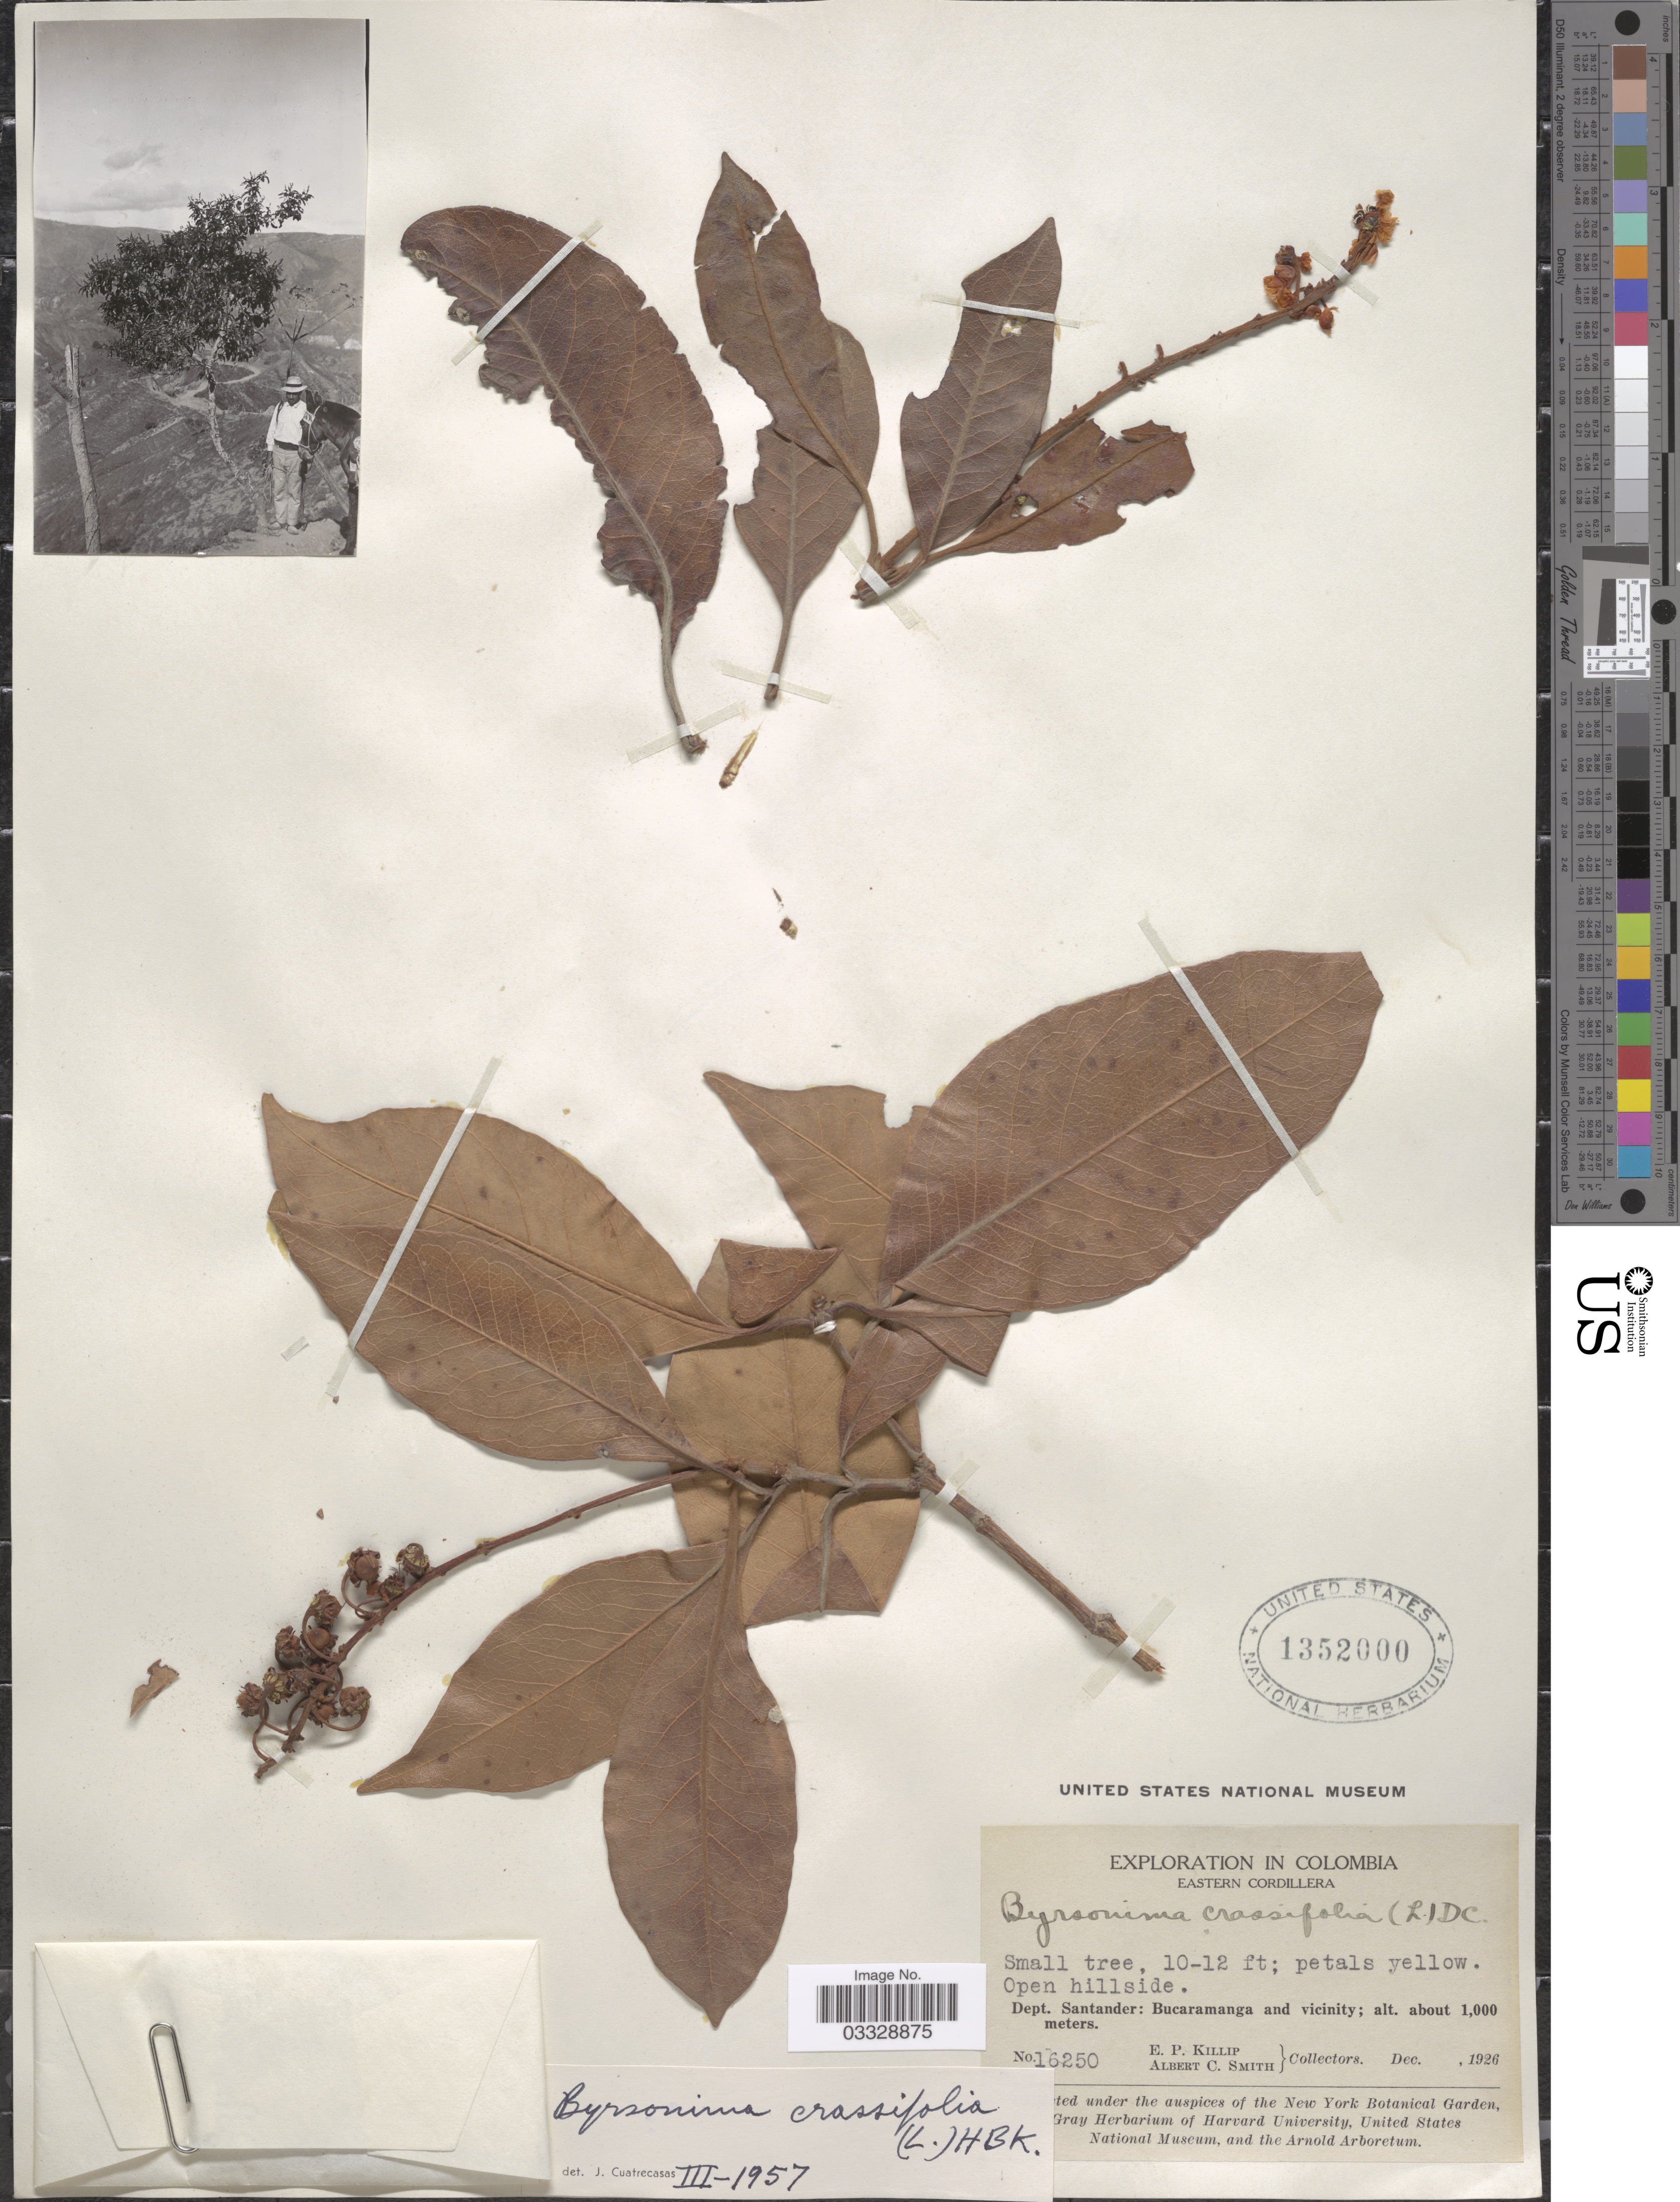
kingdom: Plantae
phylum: Tracheophyta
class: Magnoliopsida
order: Malpighiales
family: Malpighiaceae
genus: Byrsonima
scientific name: Byrsonima crassifolia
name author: (L.) Kunth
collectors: E. P. Killip & A. C. Smith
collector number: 16250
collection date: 1926-12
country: Colombia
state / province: Santander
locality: Eastern Cordillera. Dept. Santander: Bucaramanga and vicinity.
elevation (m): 1000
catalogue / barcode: US 1352000